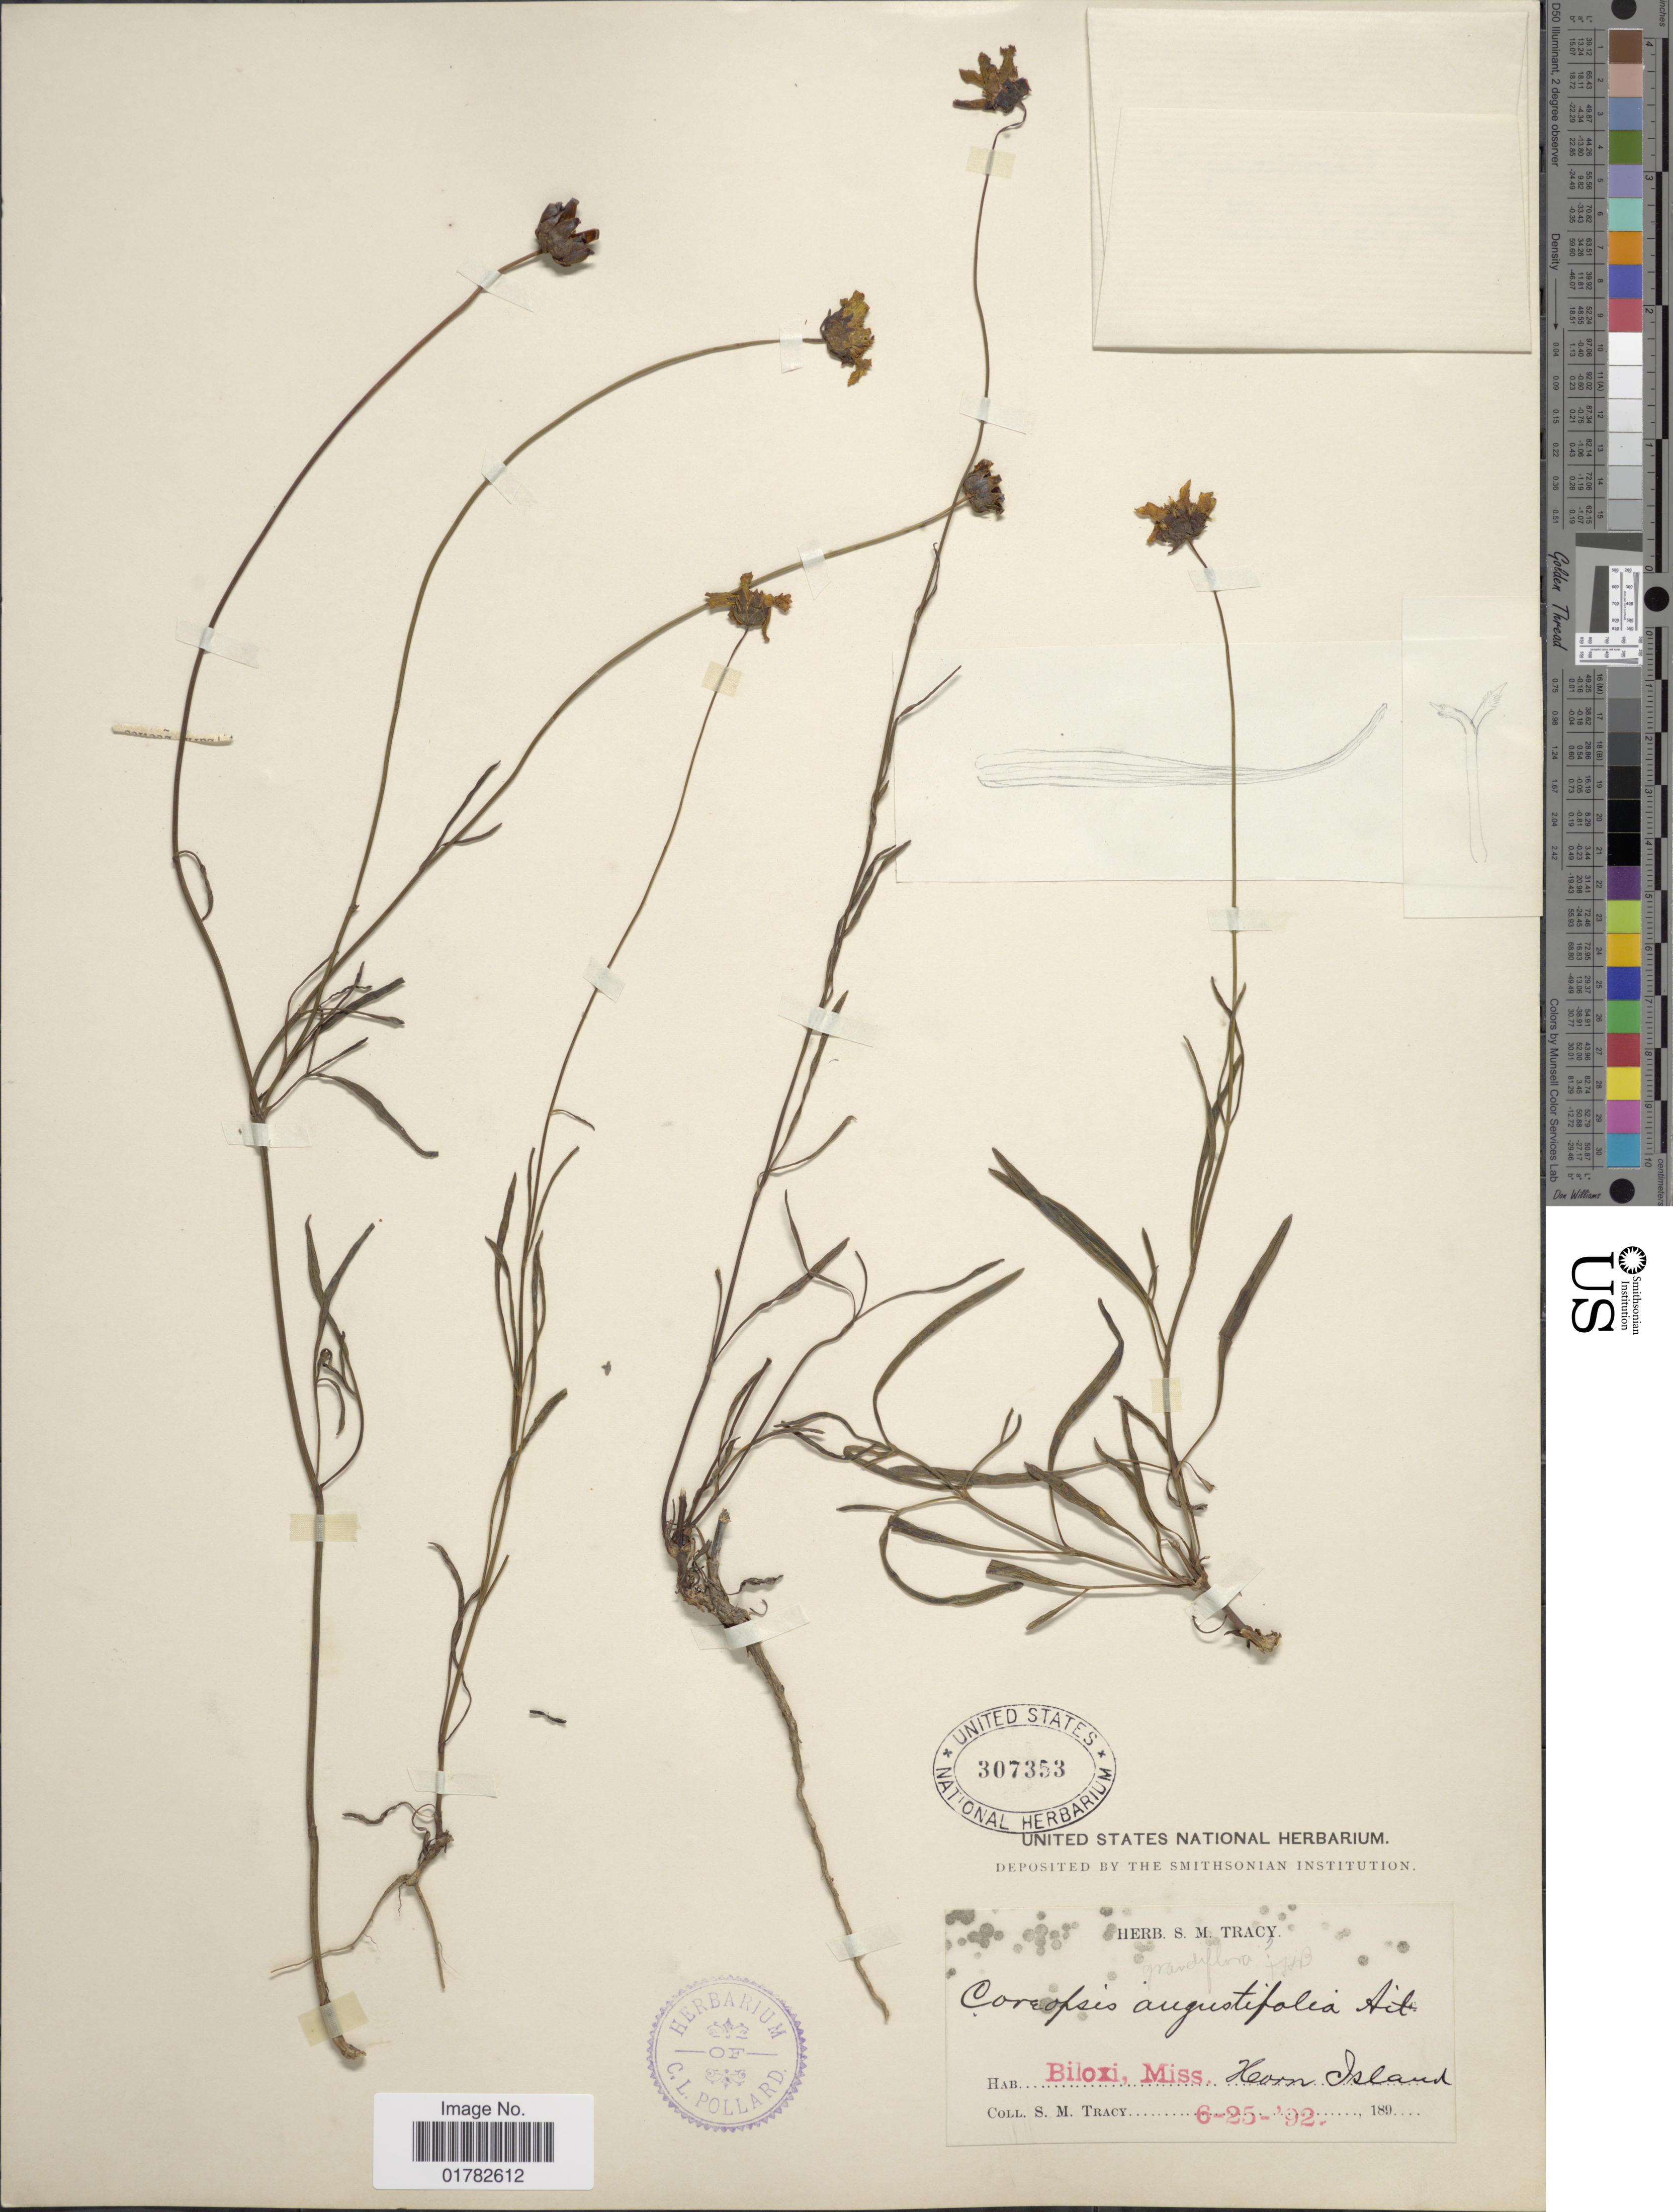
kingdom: Plantae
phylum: Tracheophyta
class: Magnoliopsida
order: Asterales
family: Asteraceae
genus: Coreopsis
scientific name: Coreopsis grandiflora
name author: Nutt.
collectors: S. M. Tracy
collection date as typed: Transcribed d/m/y: 25/6/92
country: United States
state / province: Mississippi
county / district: Harrison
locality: Biloxi, Horn Island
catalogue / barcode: US 307353